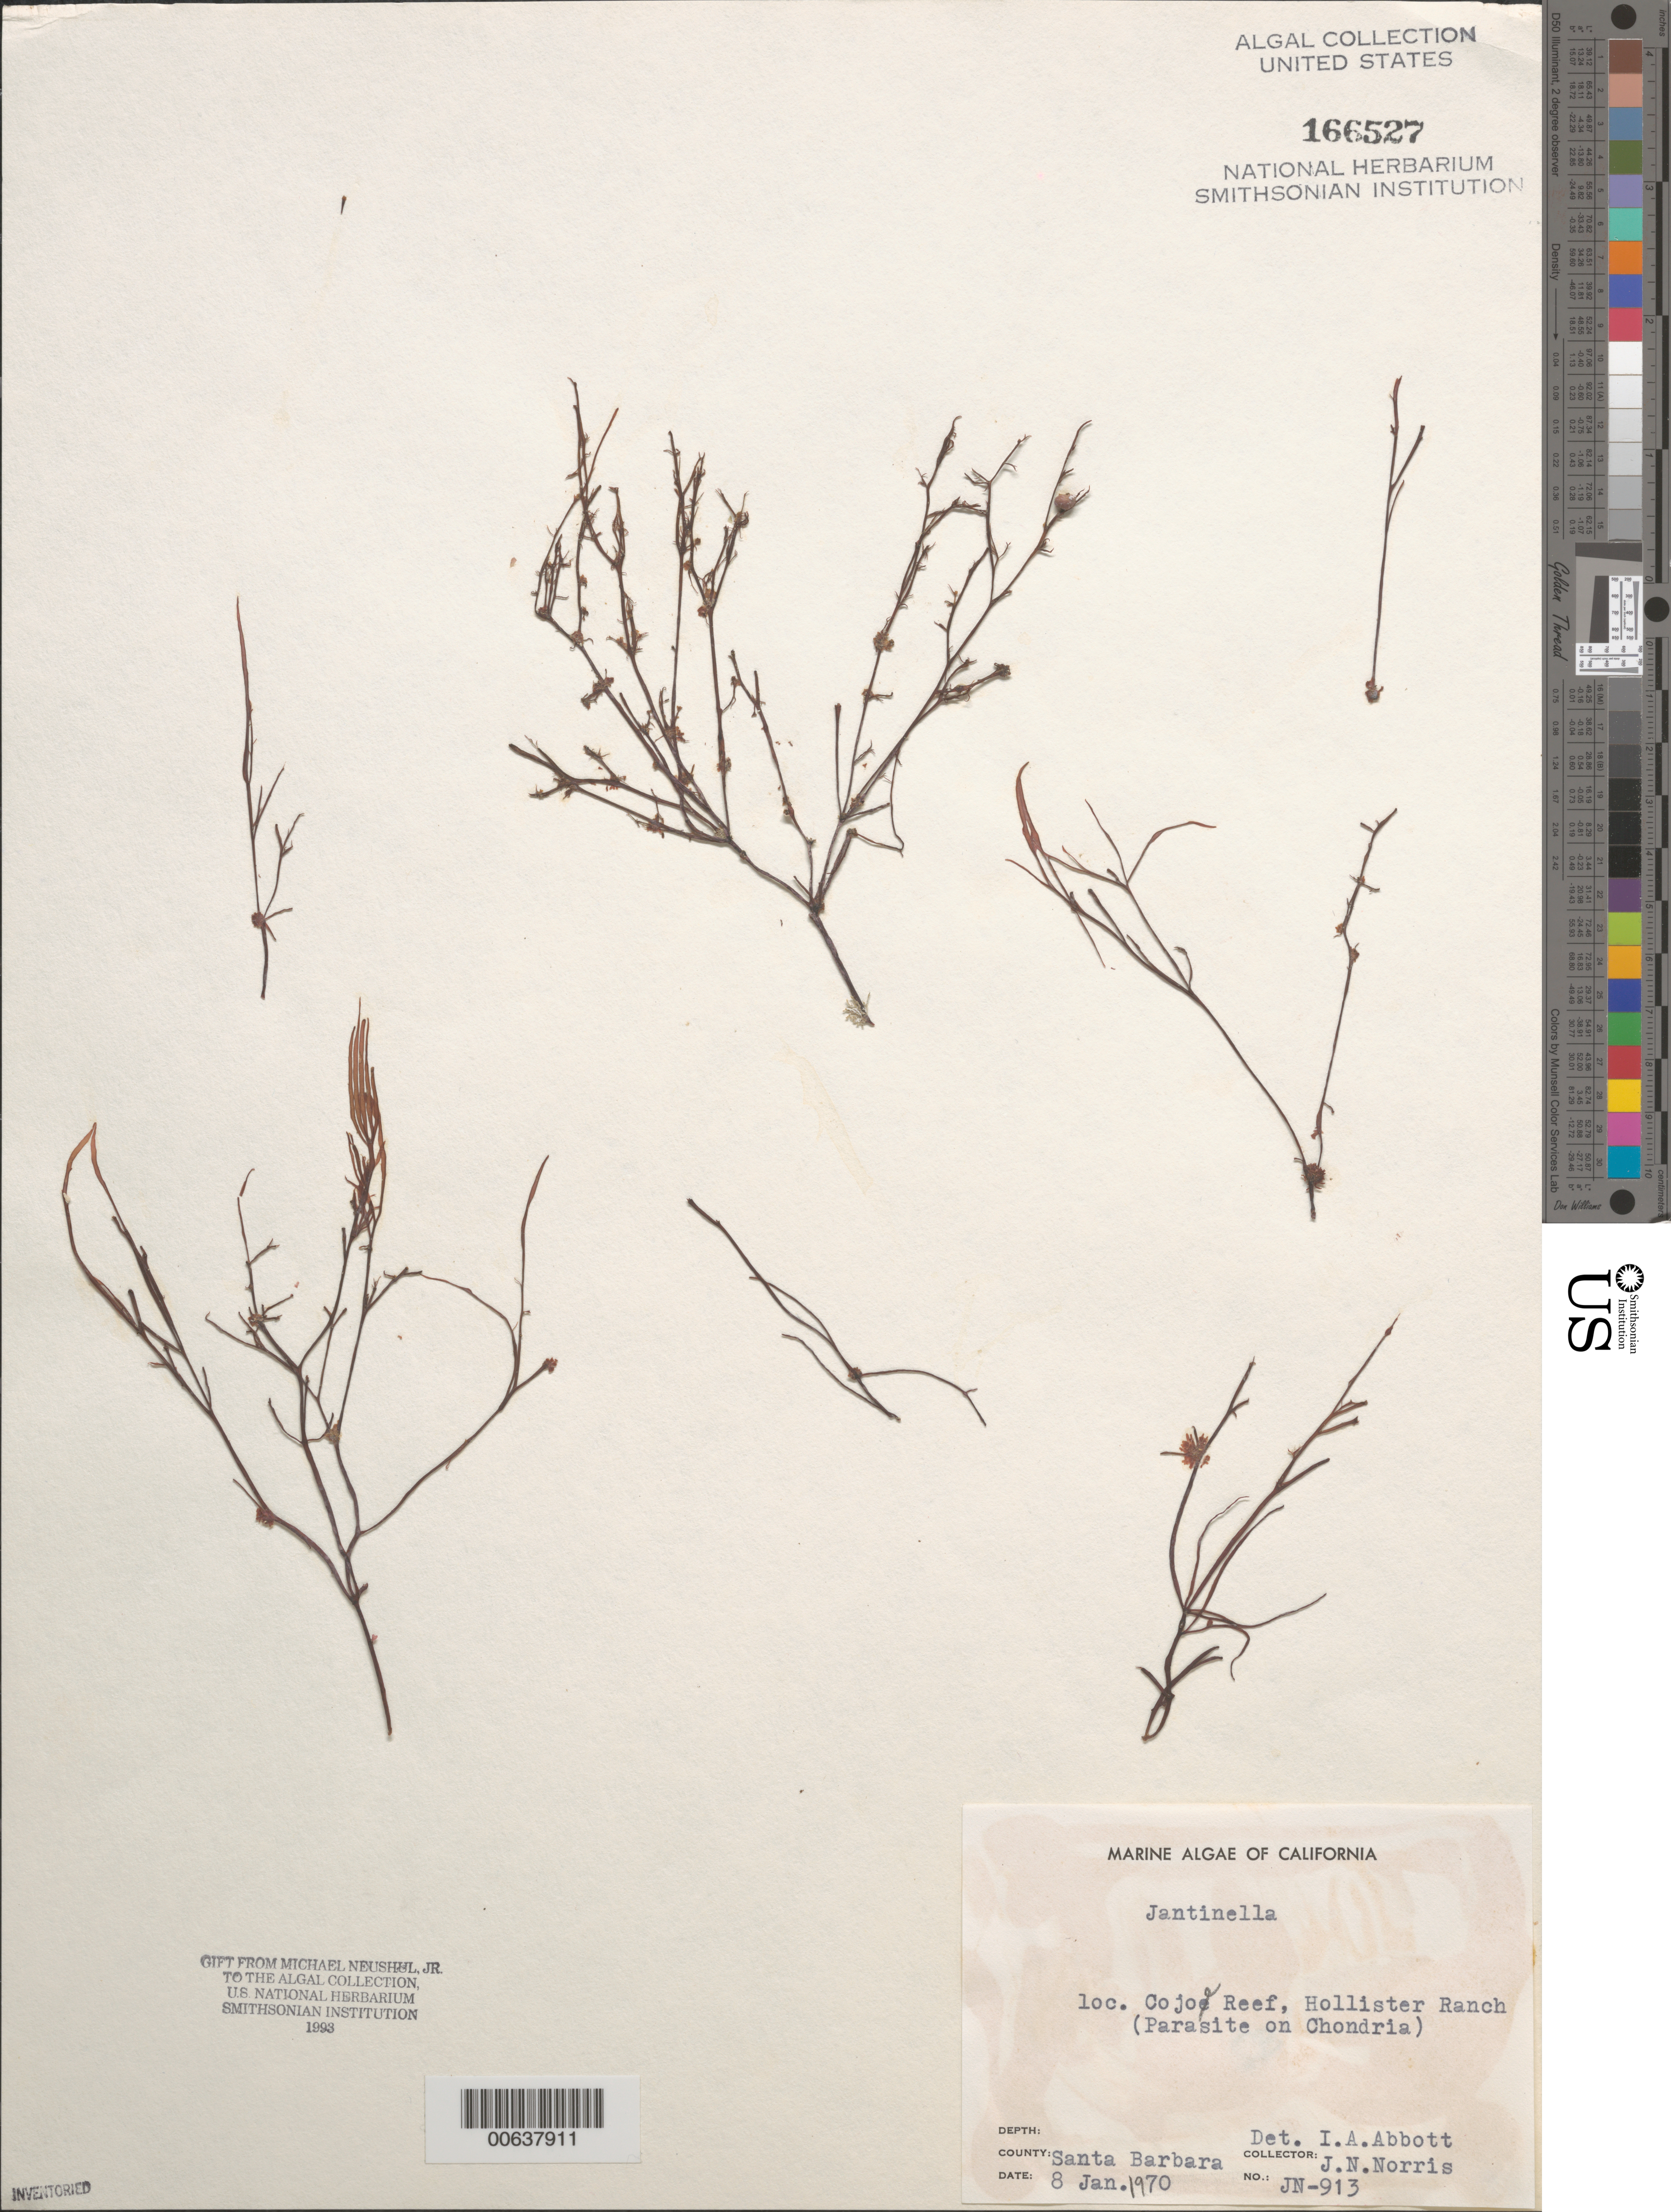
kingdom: Plantae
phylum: Rhodophyta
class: Florideophyceae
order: Ceramiales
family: Rhodomelaceae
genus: Jantinella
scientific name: Jantinella sp.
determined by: Abbott, Isabella A.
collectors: J. N. Norris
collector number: JN-913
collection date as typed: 08 Jan 1970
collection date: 1970-01-08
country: United States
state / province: California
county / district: Santa Barbara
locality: Cojo Reef, Hollister Ranch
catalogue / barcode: US 166527